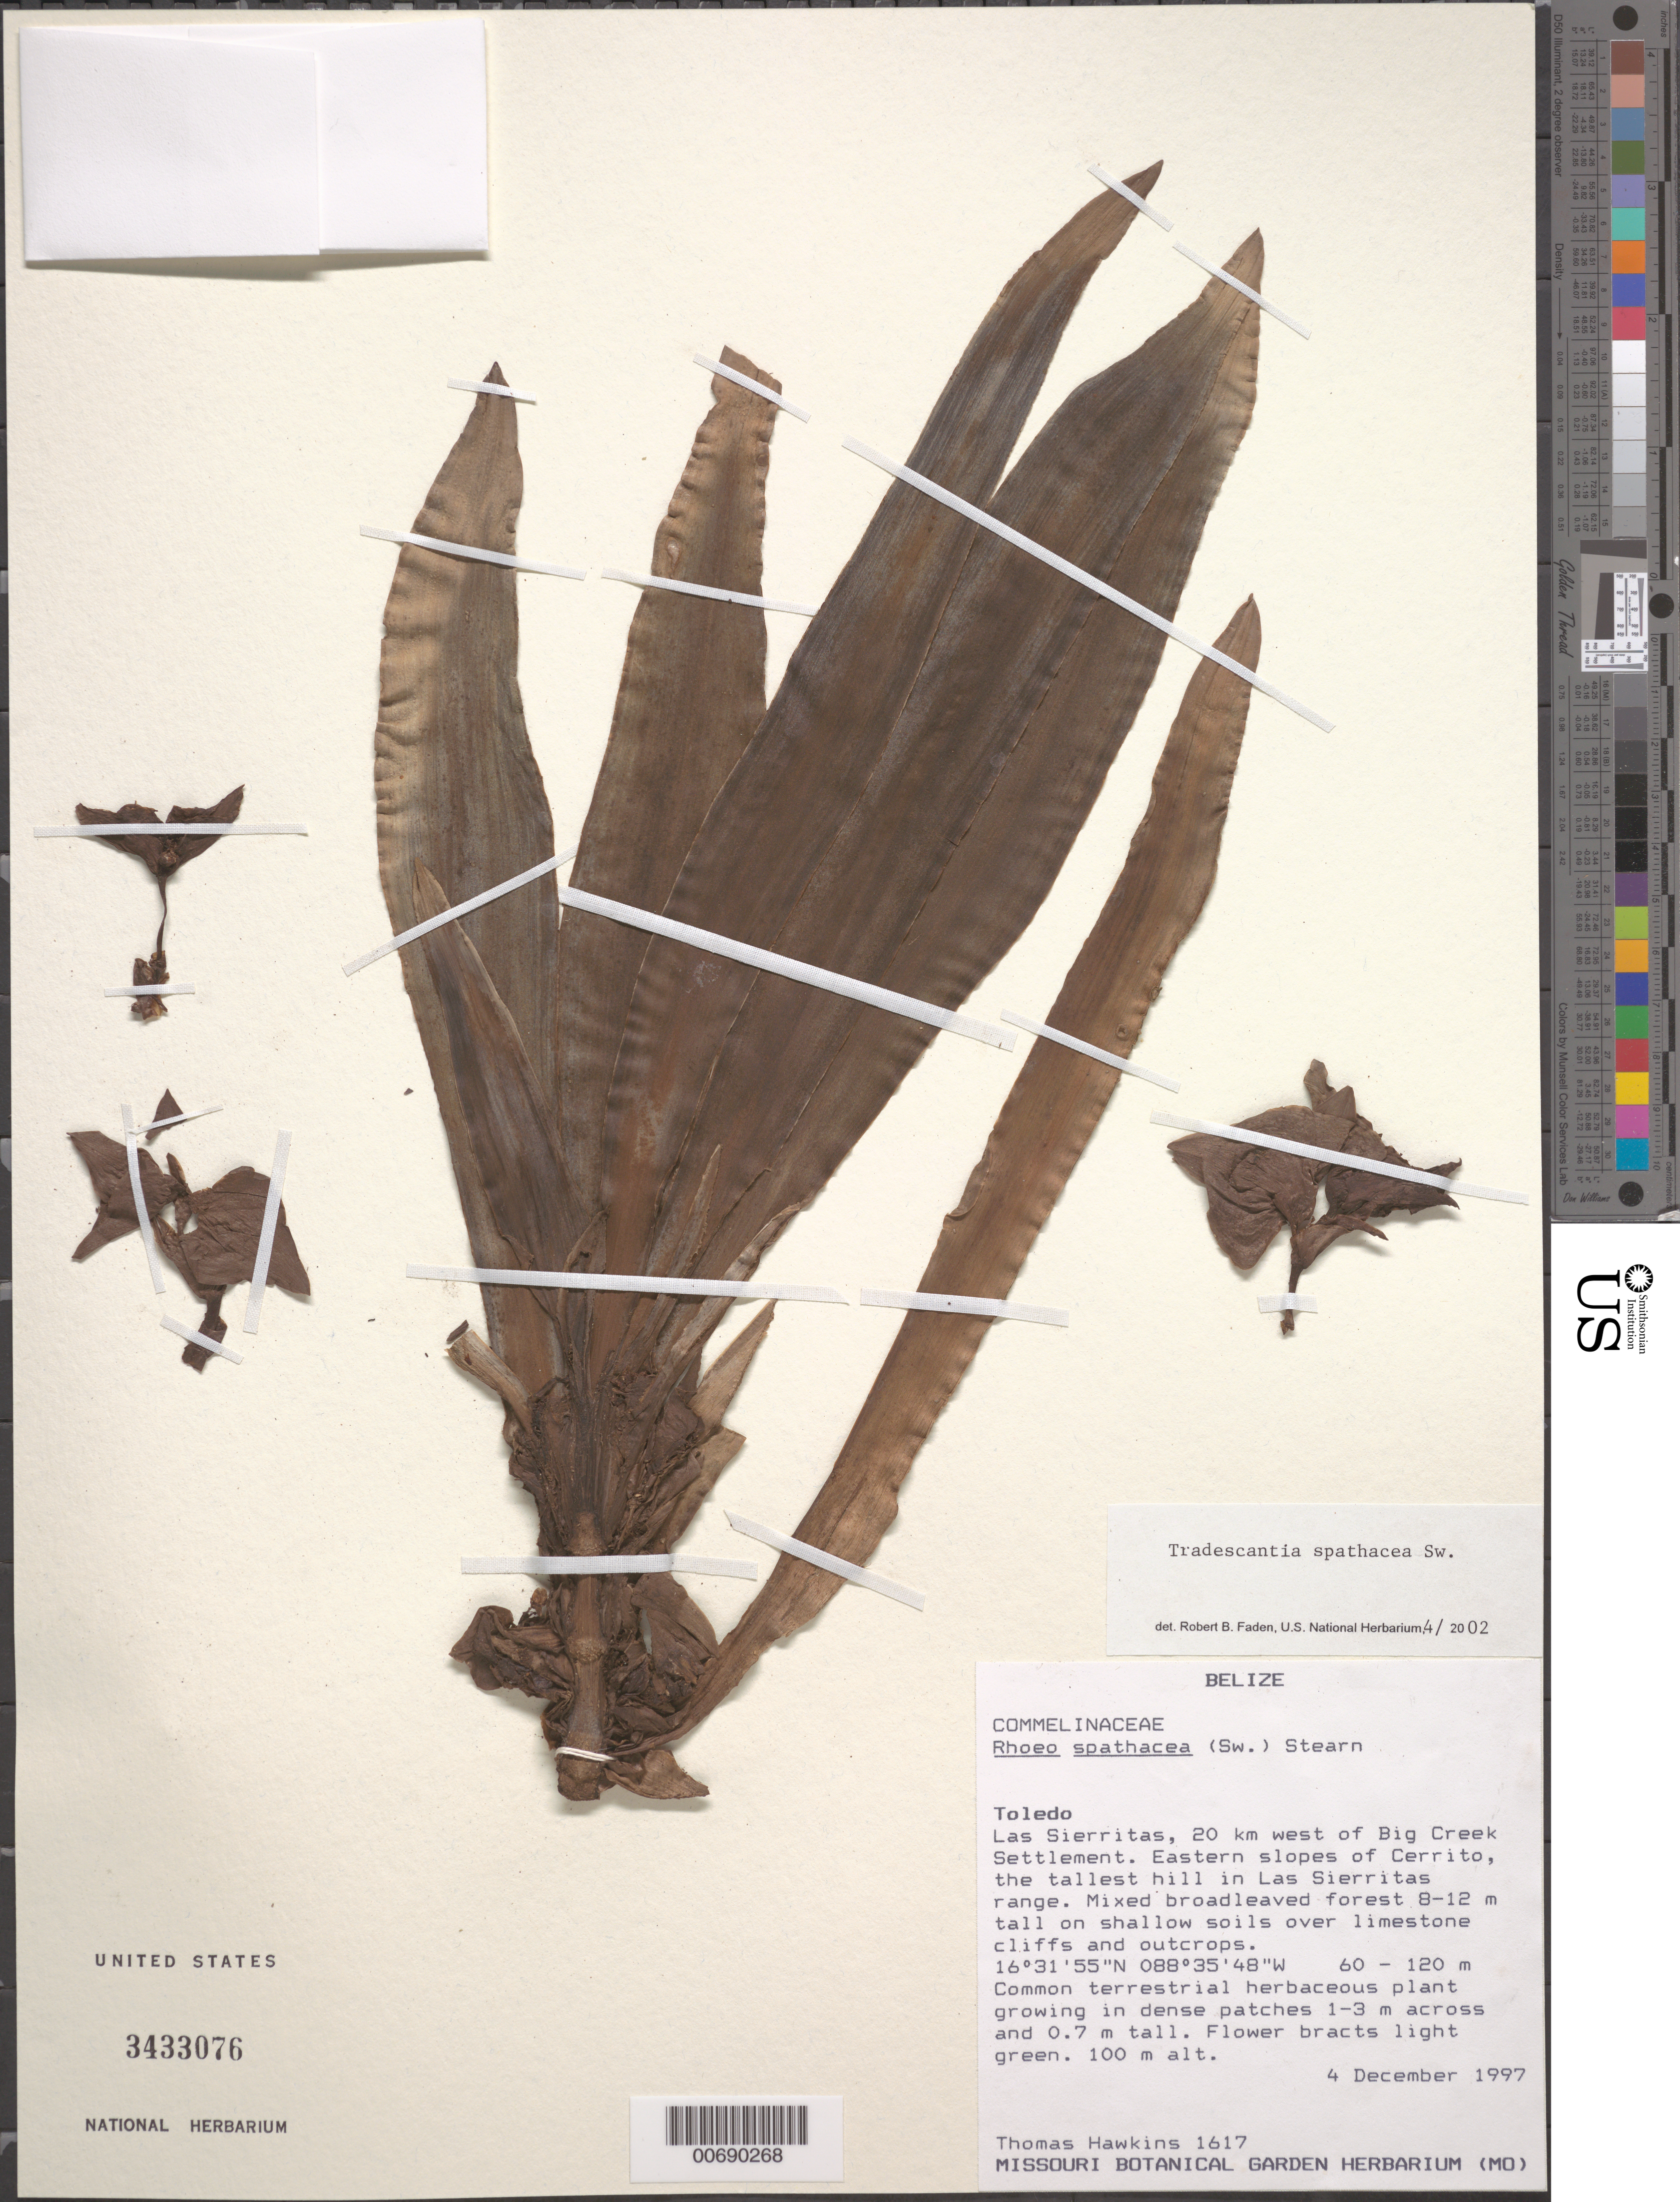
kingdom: Plantae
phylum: Tracheophyta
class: Liliopsida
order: Commelinales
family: Commelinaceae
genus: Tradescantia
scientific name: Tradescantia spathacea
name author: Sw.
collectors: T. Hawkins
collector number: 1617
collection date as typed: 04 Dec 1997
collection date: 1997-12-04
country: Belize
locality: Las Sierritas, W of Big Creek Settlement.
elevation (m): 100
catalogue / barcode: US 3433076